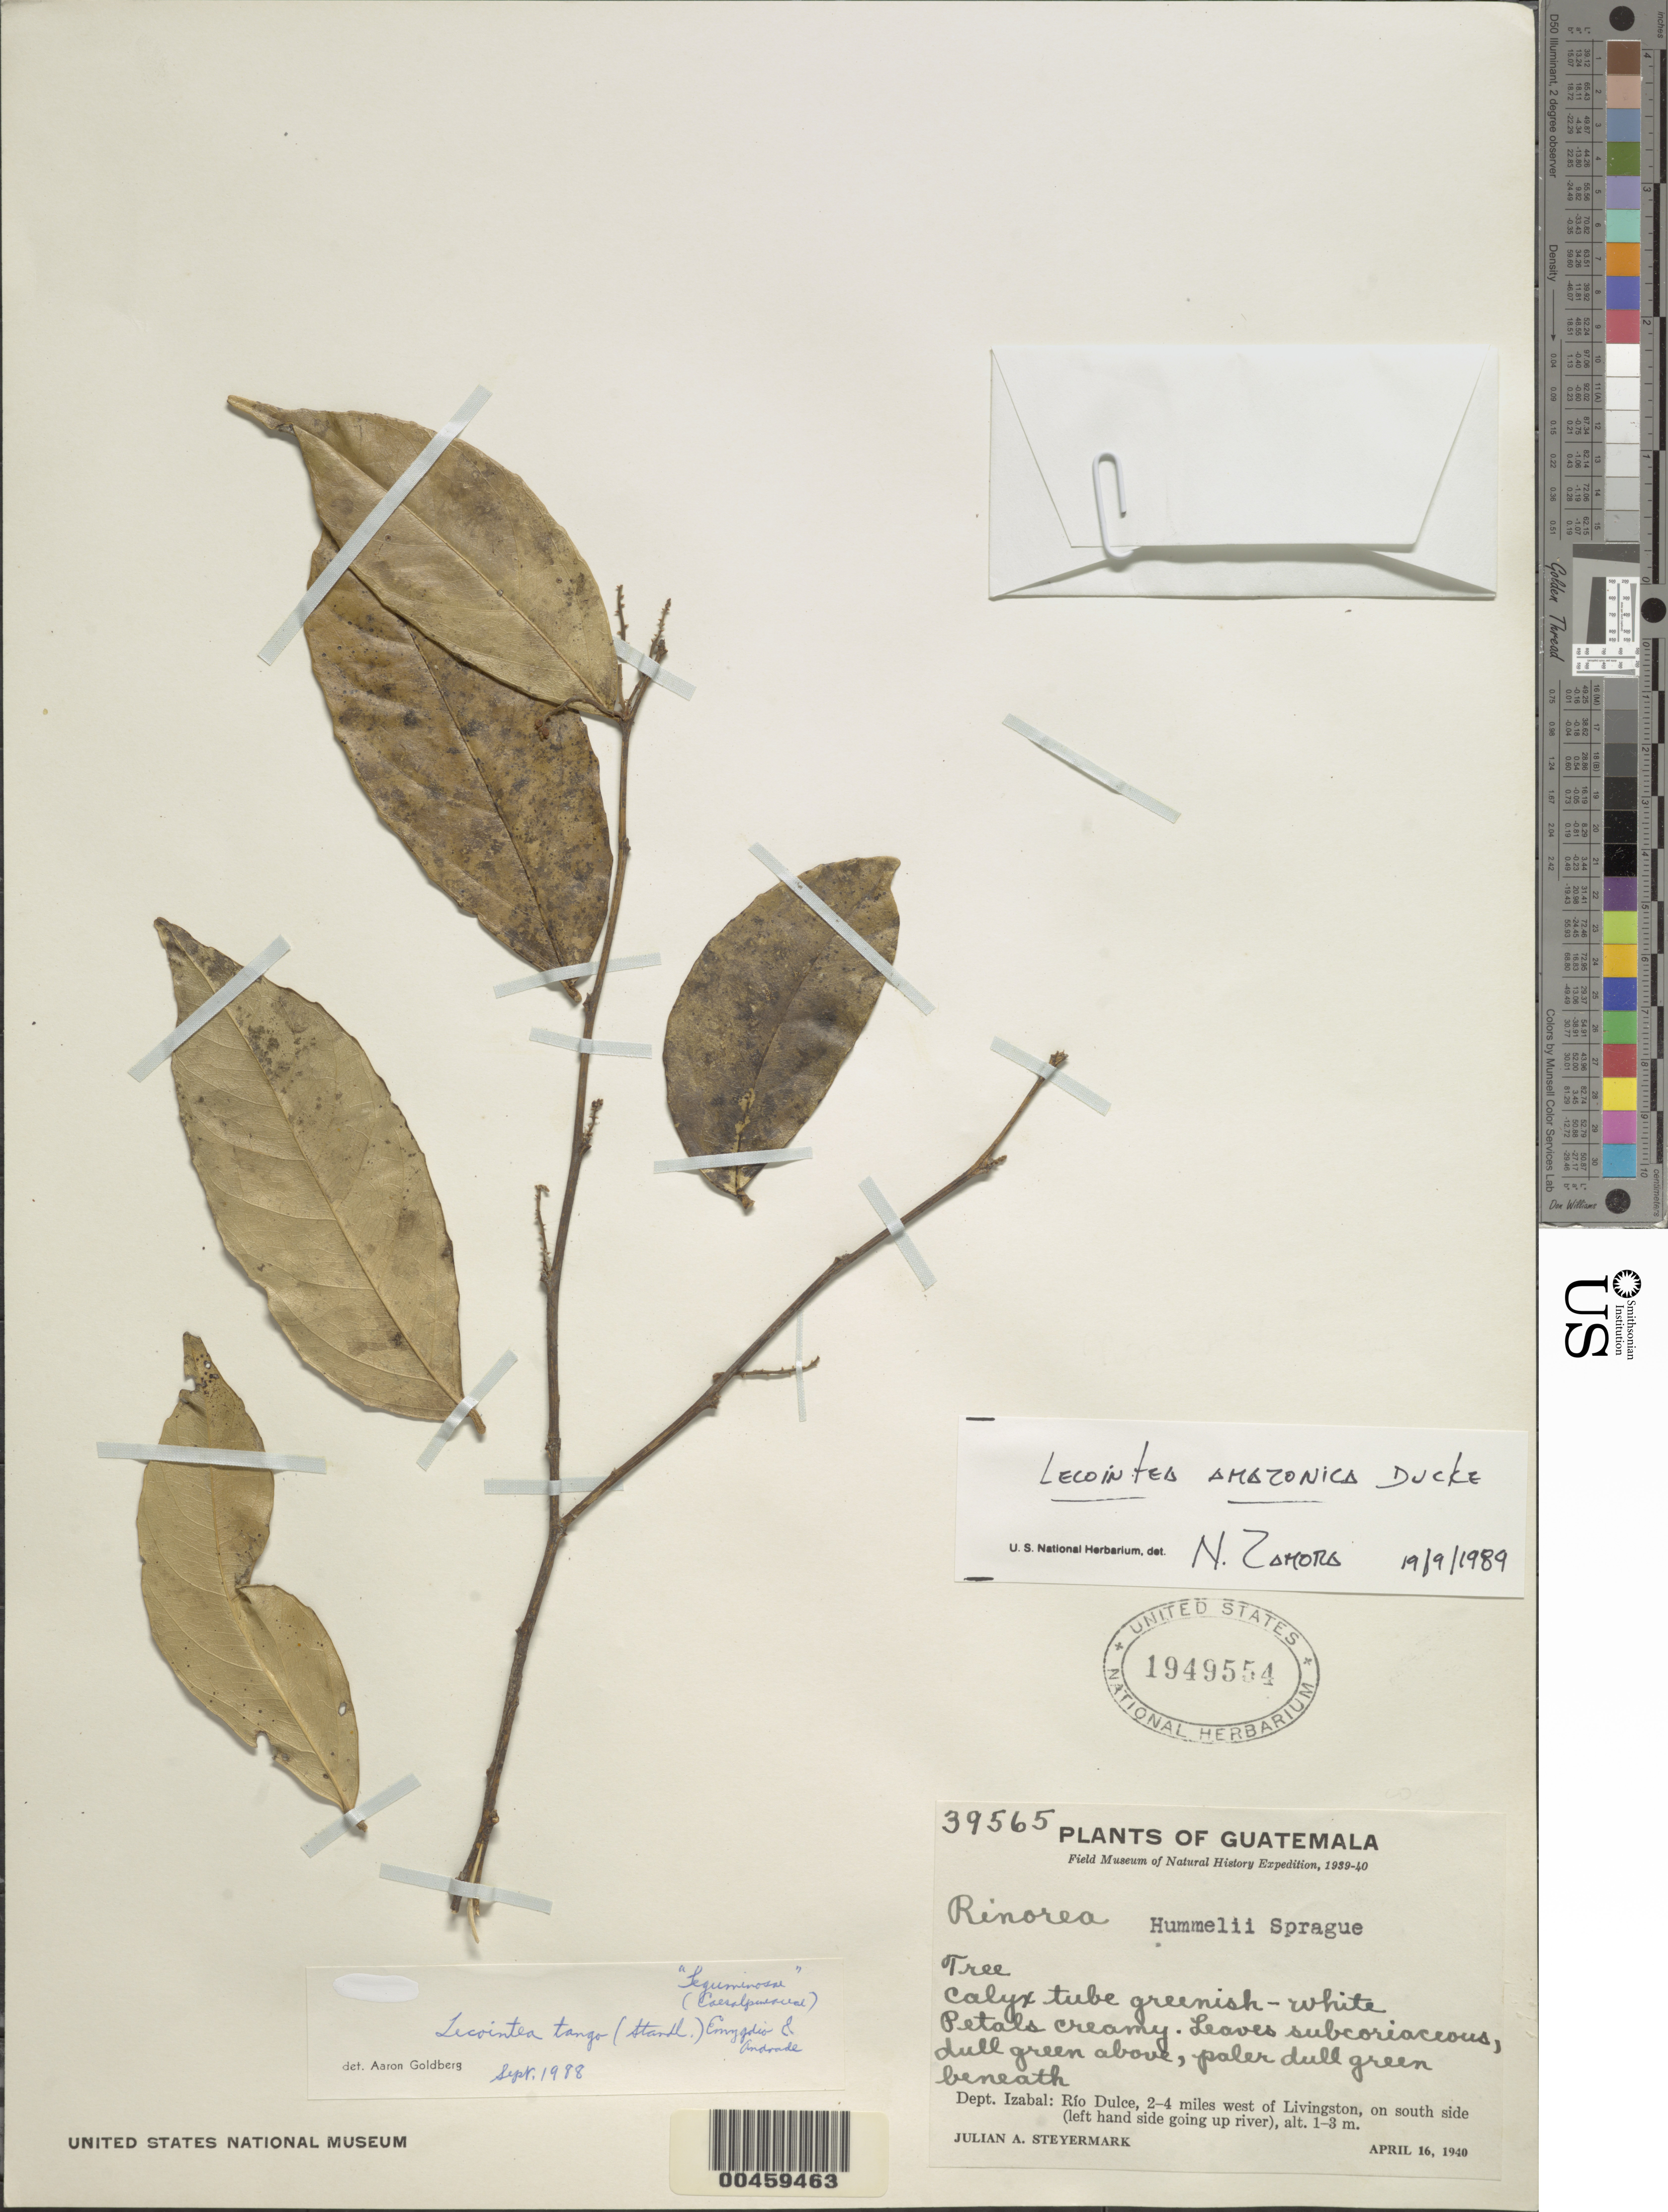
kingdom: Plantae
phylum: Tracheophyta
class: Magnoliopsida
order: Fabales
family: Fabaceae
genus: Lecointea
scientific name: Lecointea amazonica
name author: Ducke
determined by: Zamora, N.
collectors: J. Steyermark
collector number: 39565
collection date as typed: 16 Apr 1940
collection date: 1940-04-16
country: Guatemala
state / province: Izabal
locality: Rio Dulce, 2 - 4 mi. W of Livingston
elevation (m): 1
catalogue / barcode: US 1949554